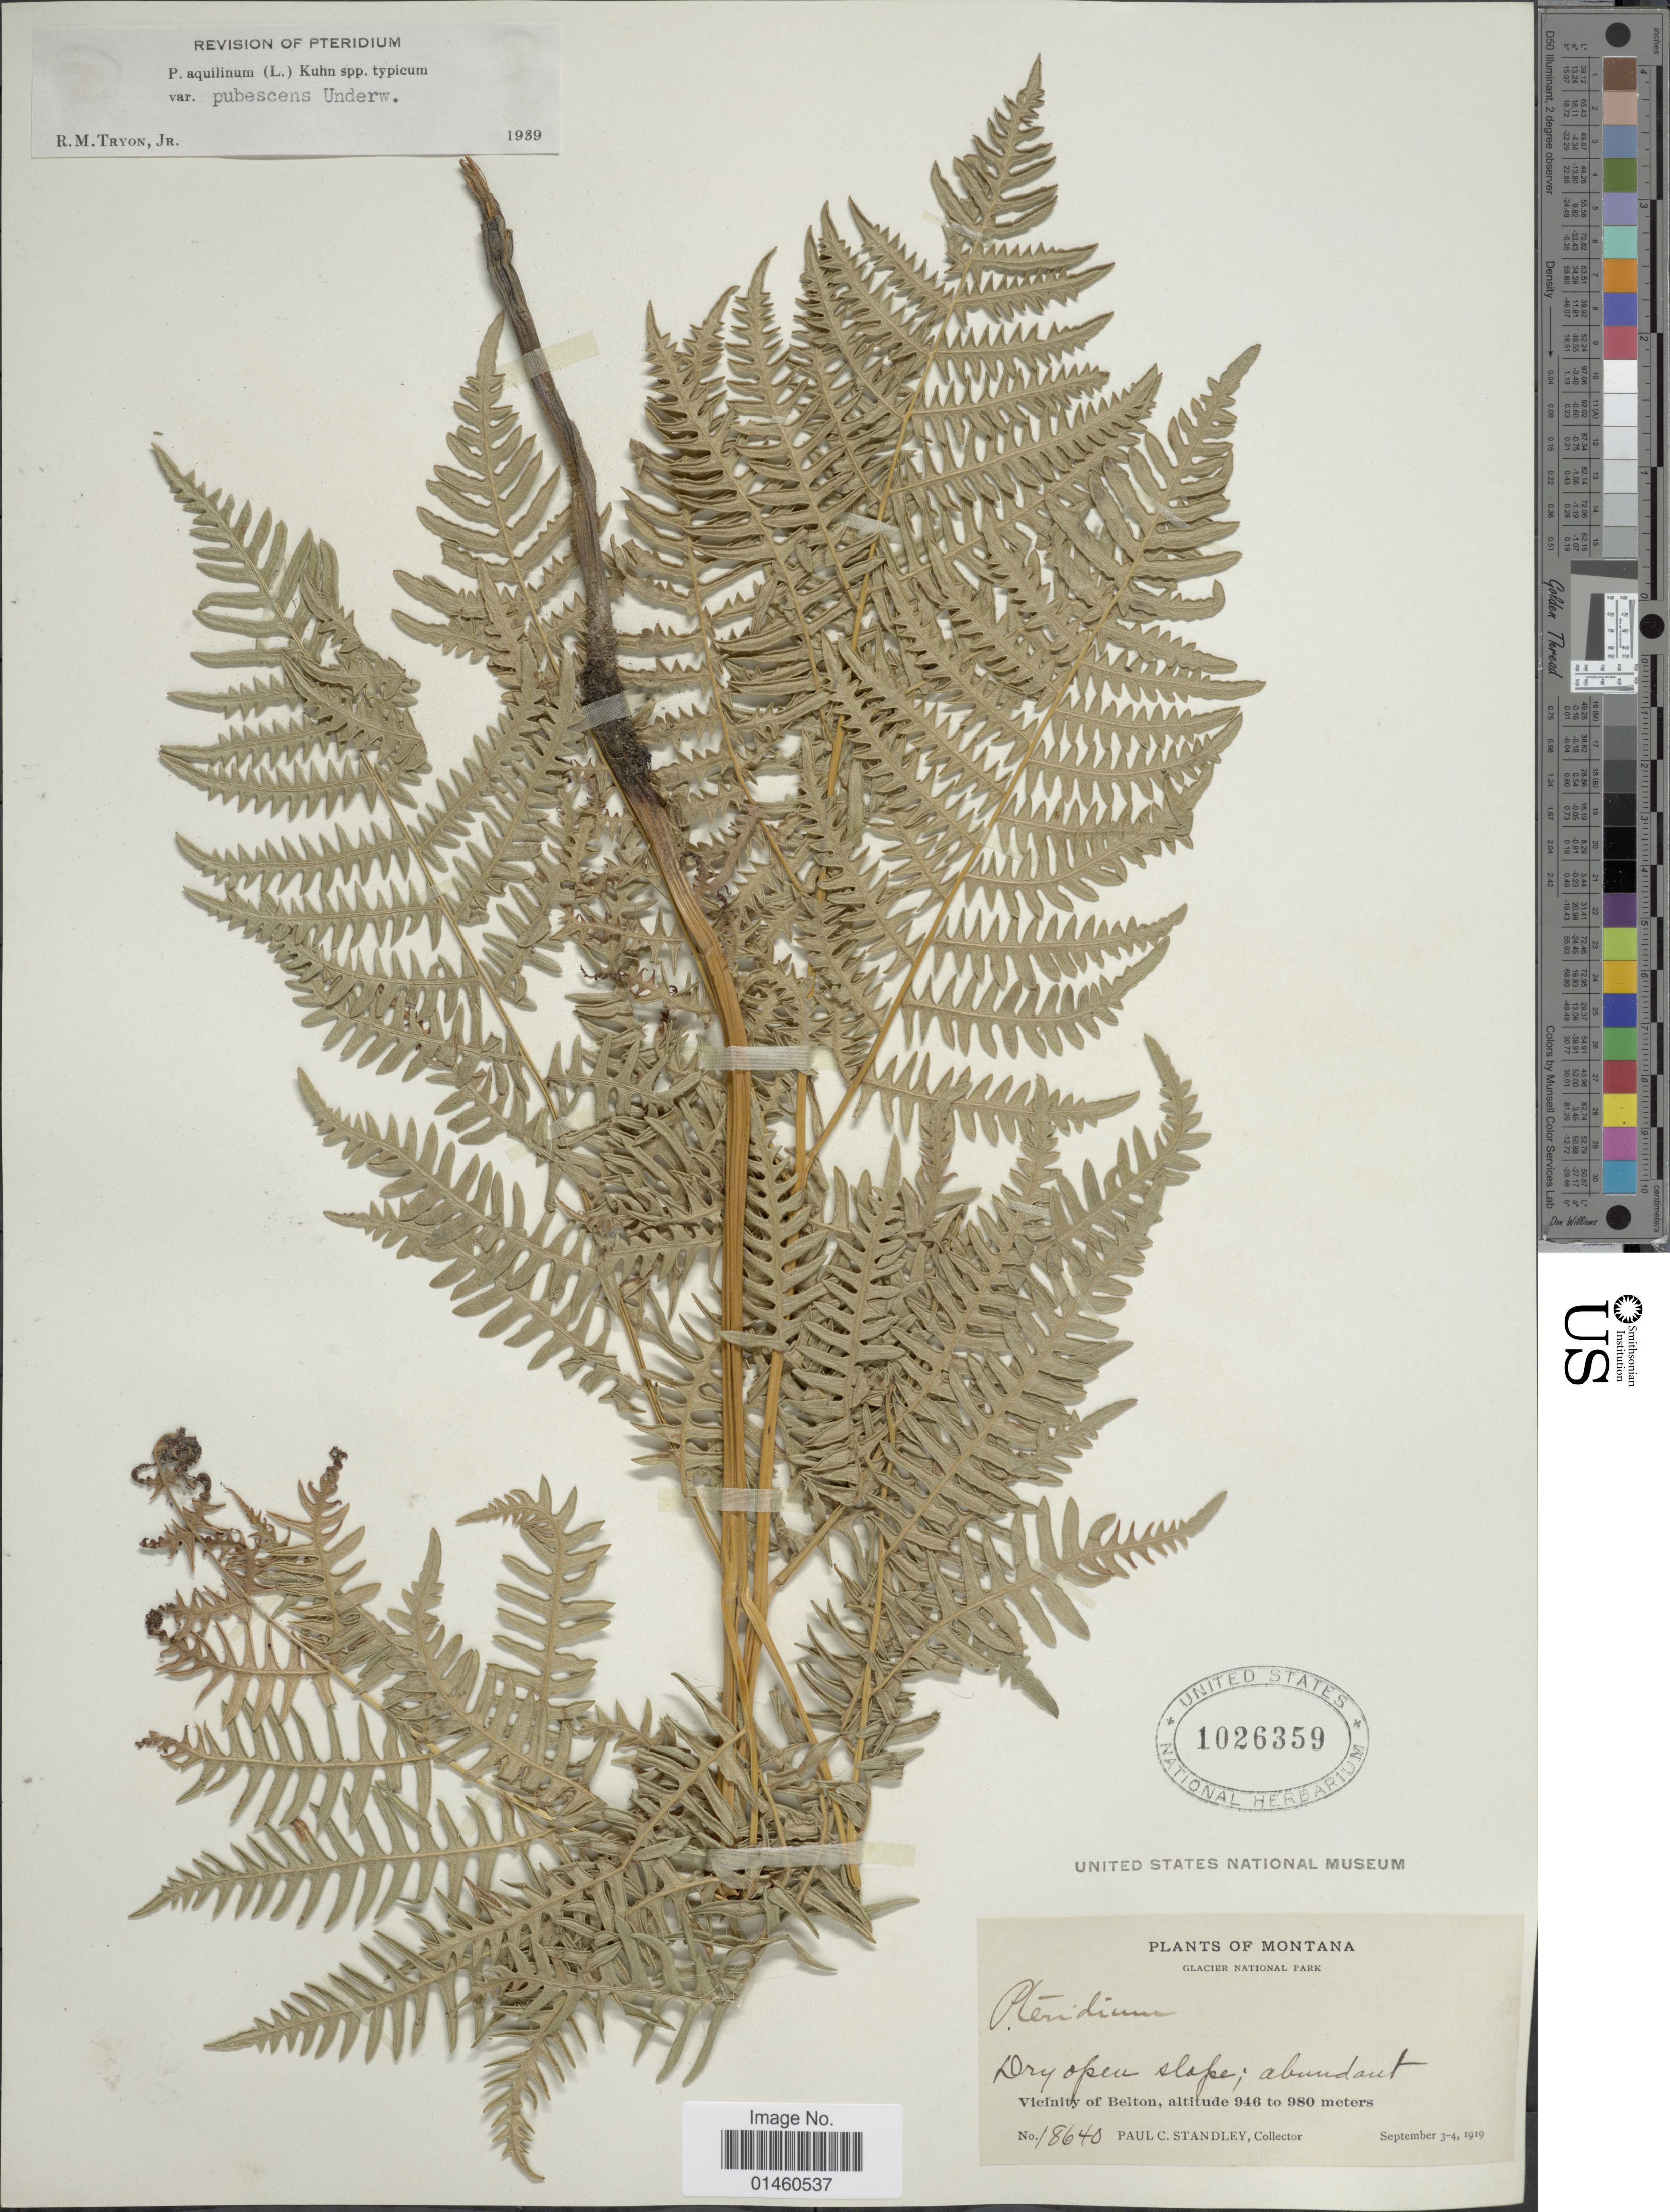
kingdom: Plantae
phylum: Tracheophyta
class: Polypodiopsida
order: Polypodiales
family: Dennstaedtiaceae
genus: Pteridium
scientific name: Pteridium pubescens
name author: (Underw.) Christenh.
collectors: P. C. Standley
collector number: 18640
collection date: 1919-09-03/1919-09-04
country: United States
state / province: Montana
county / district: Flathead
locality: Glacier National Park, vicinity of Belton.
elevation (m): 946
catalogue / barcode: US 1026359